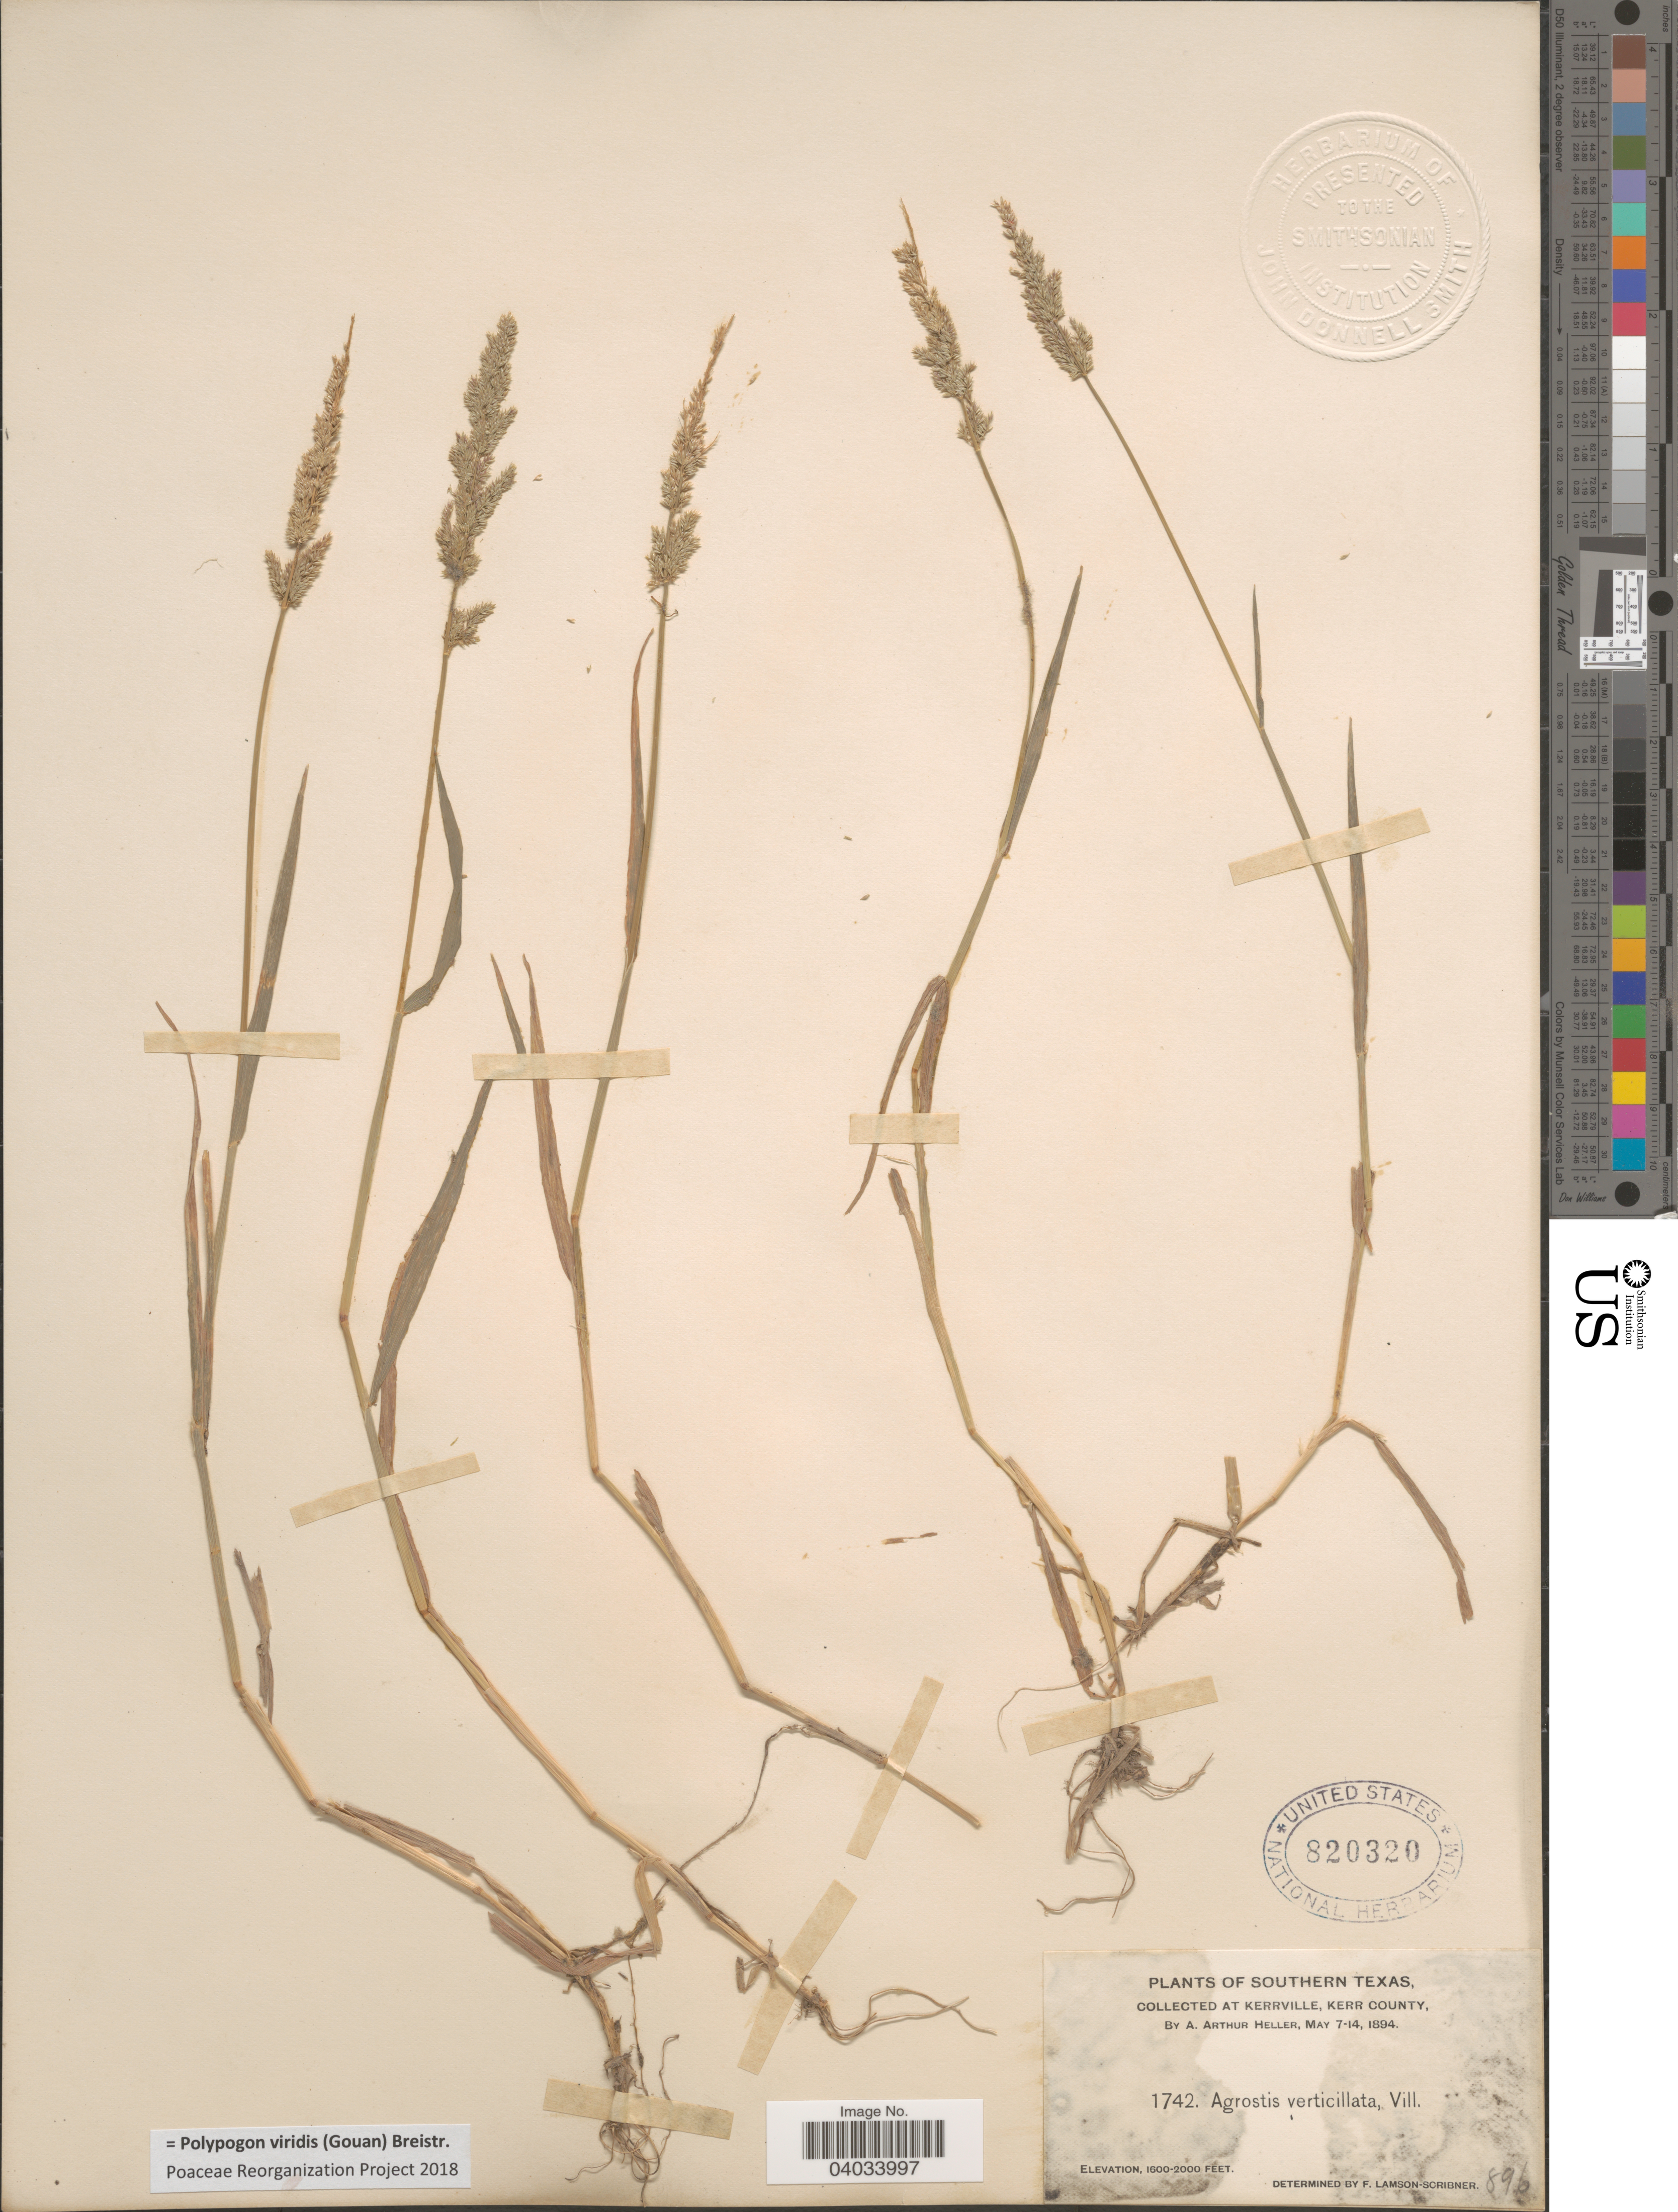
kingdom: Plantae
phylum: Tracheophyta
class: Liliopsida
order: Poales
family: Poaceae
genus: Polypogon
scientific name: Polypogon viridis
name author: (Gouan) Breistroffer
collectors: A. A. Heller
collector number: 1742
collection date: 1894-05-07/1894-05-14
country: United States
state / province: Texas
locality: Southern Texas. At Kerrville, Kerr County.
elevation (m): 488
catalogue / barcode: US 820320